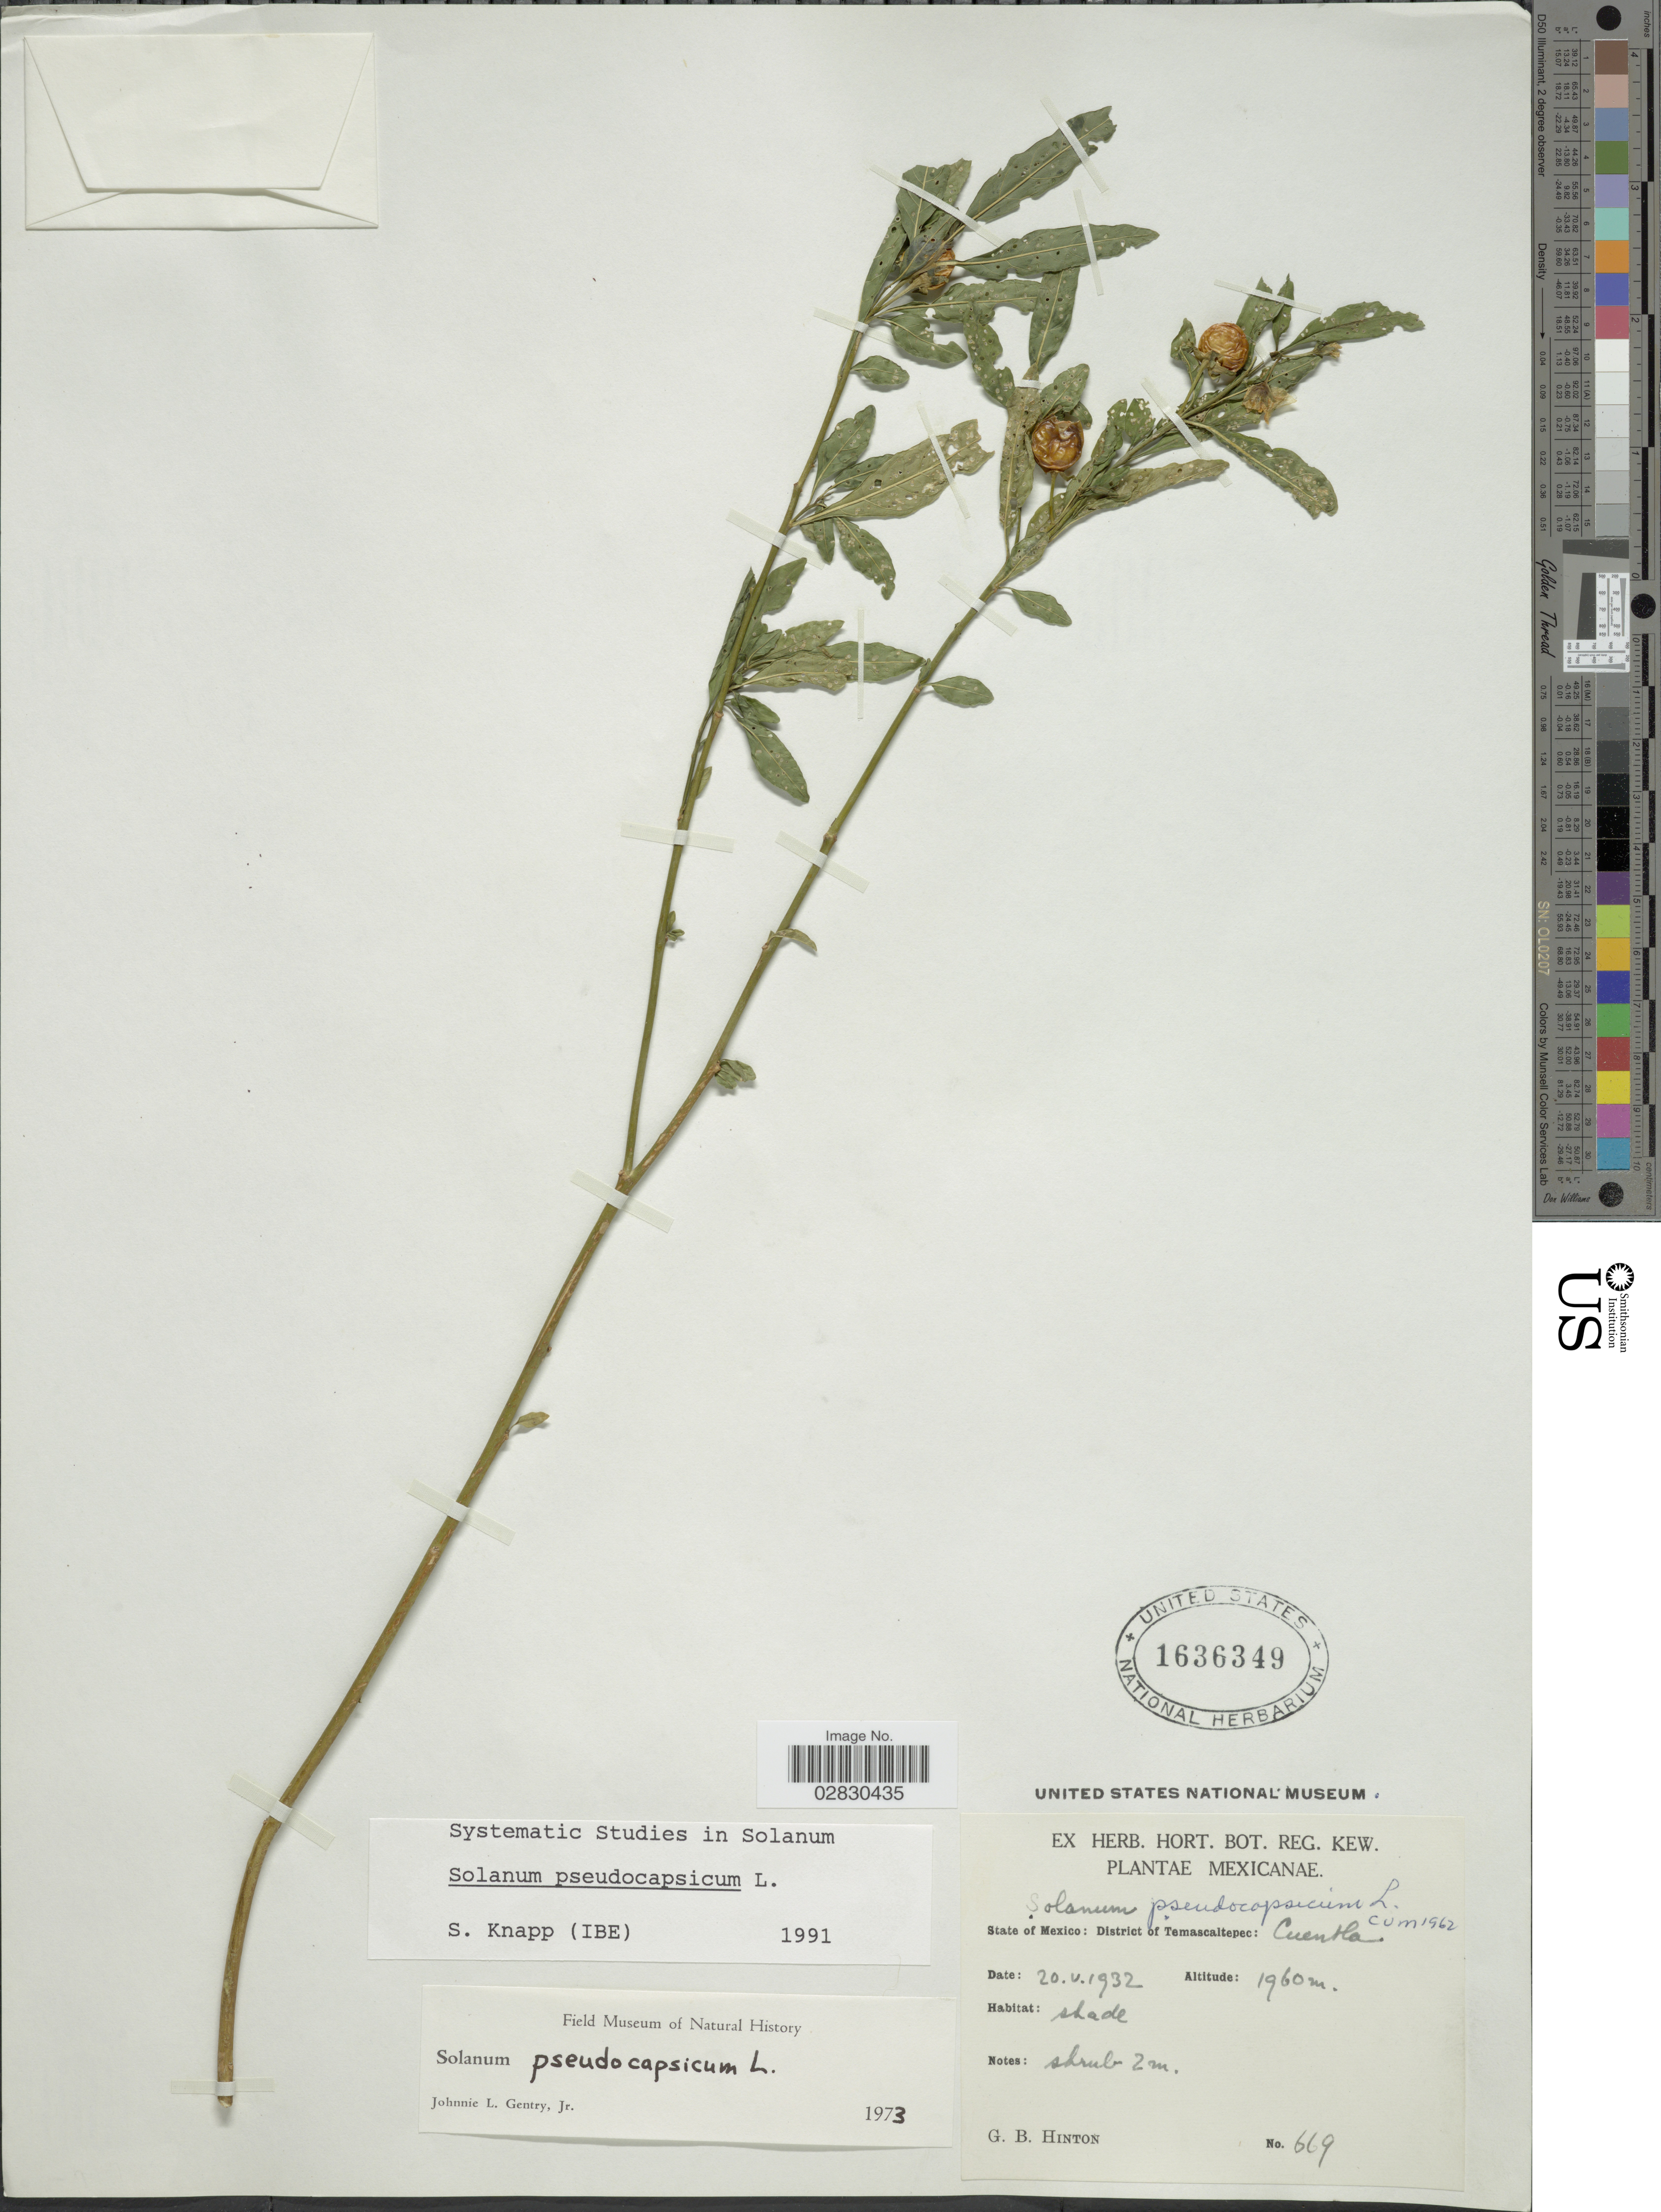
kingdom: Plantae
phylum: Tracheophyta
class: Magnoliopsida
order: Solanales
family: Solanaceae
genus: Solanum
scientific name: Solanum pseudocapsicum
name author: L.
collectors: G. B. Hinton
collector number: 669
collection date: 1932-05-20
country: Mexico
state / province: México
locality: District of Temascaltepec: Cuentla.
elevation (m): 1960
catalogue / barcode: US 1636349